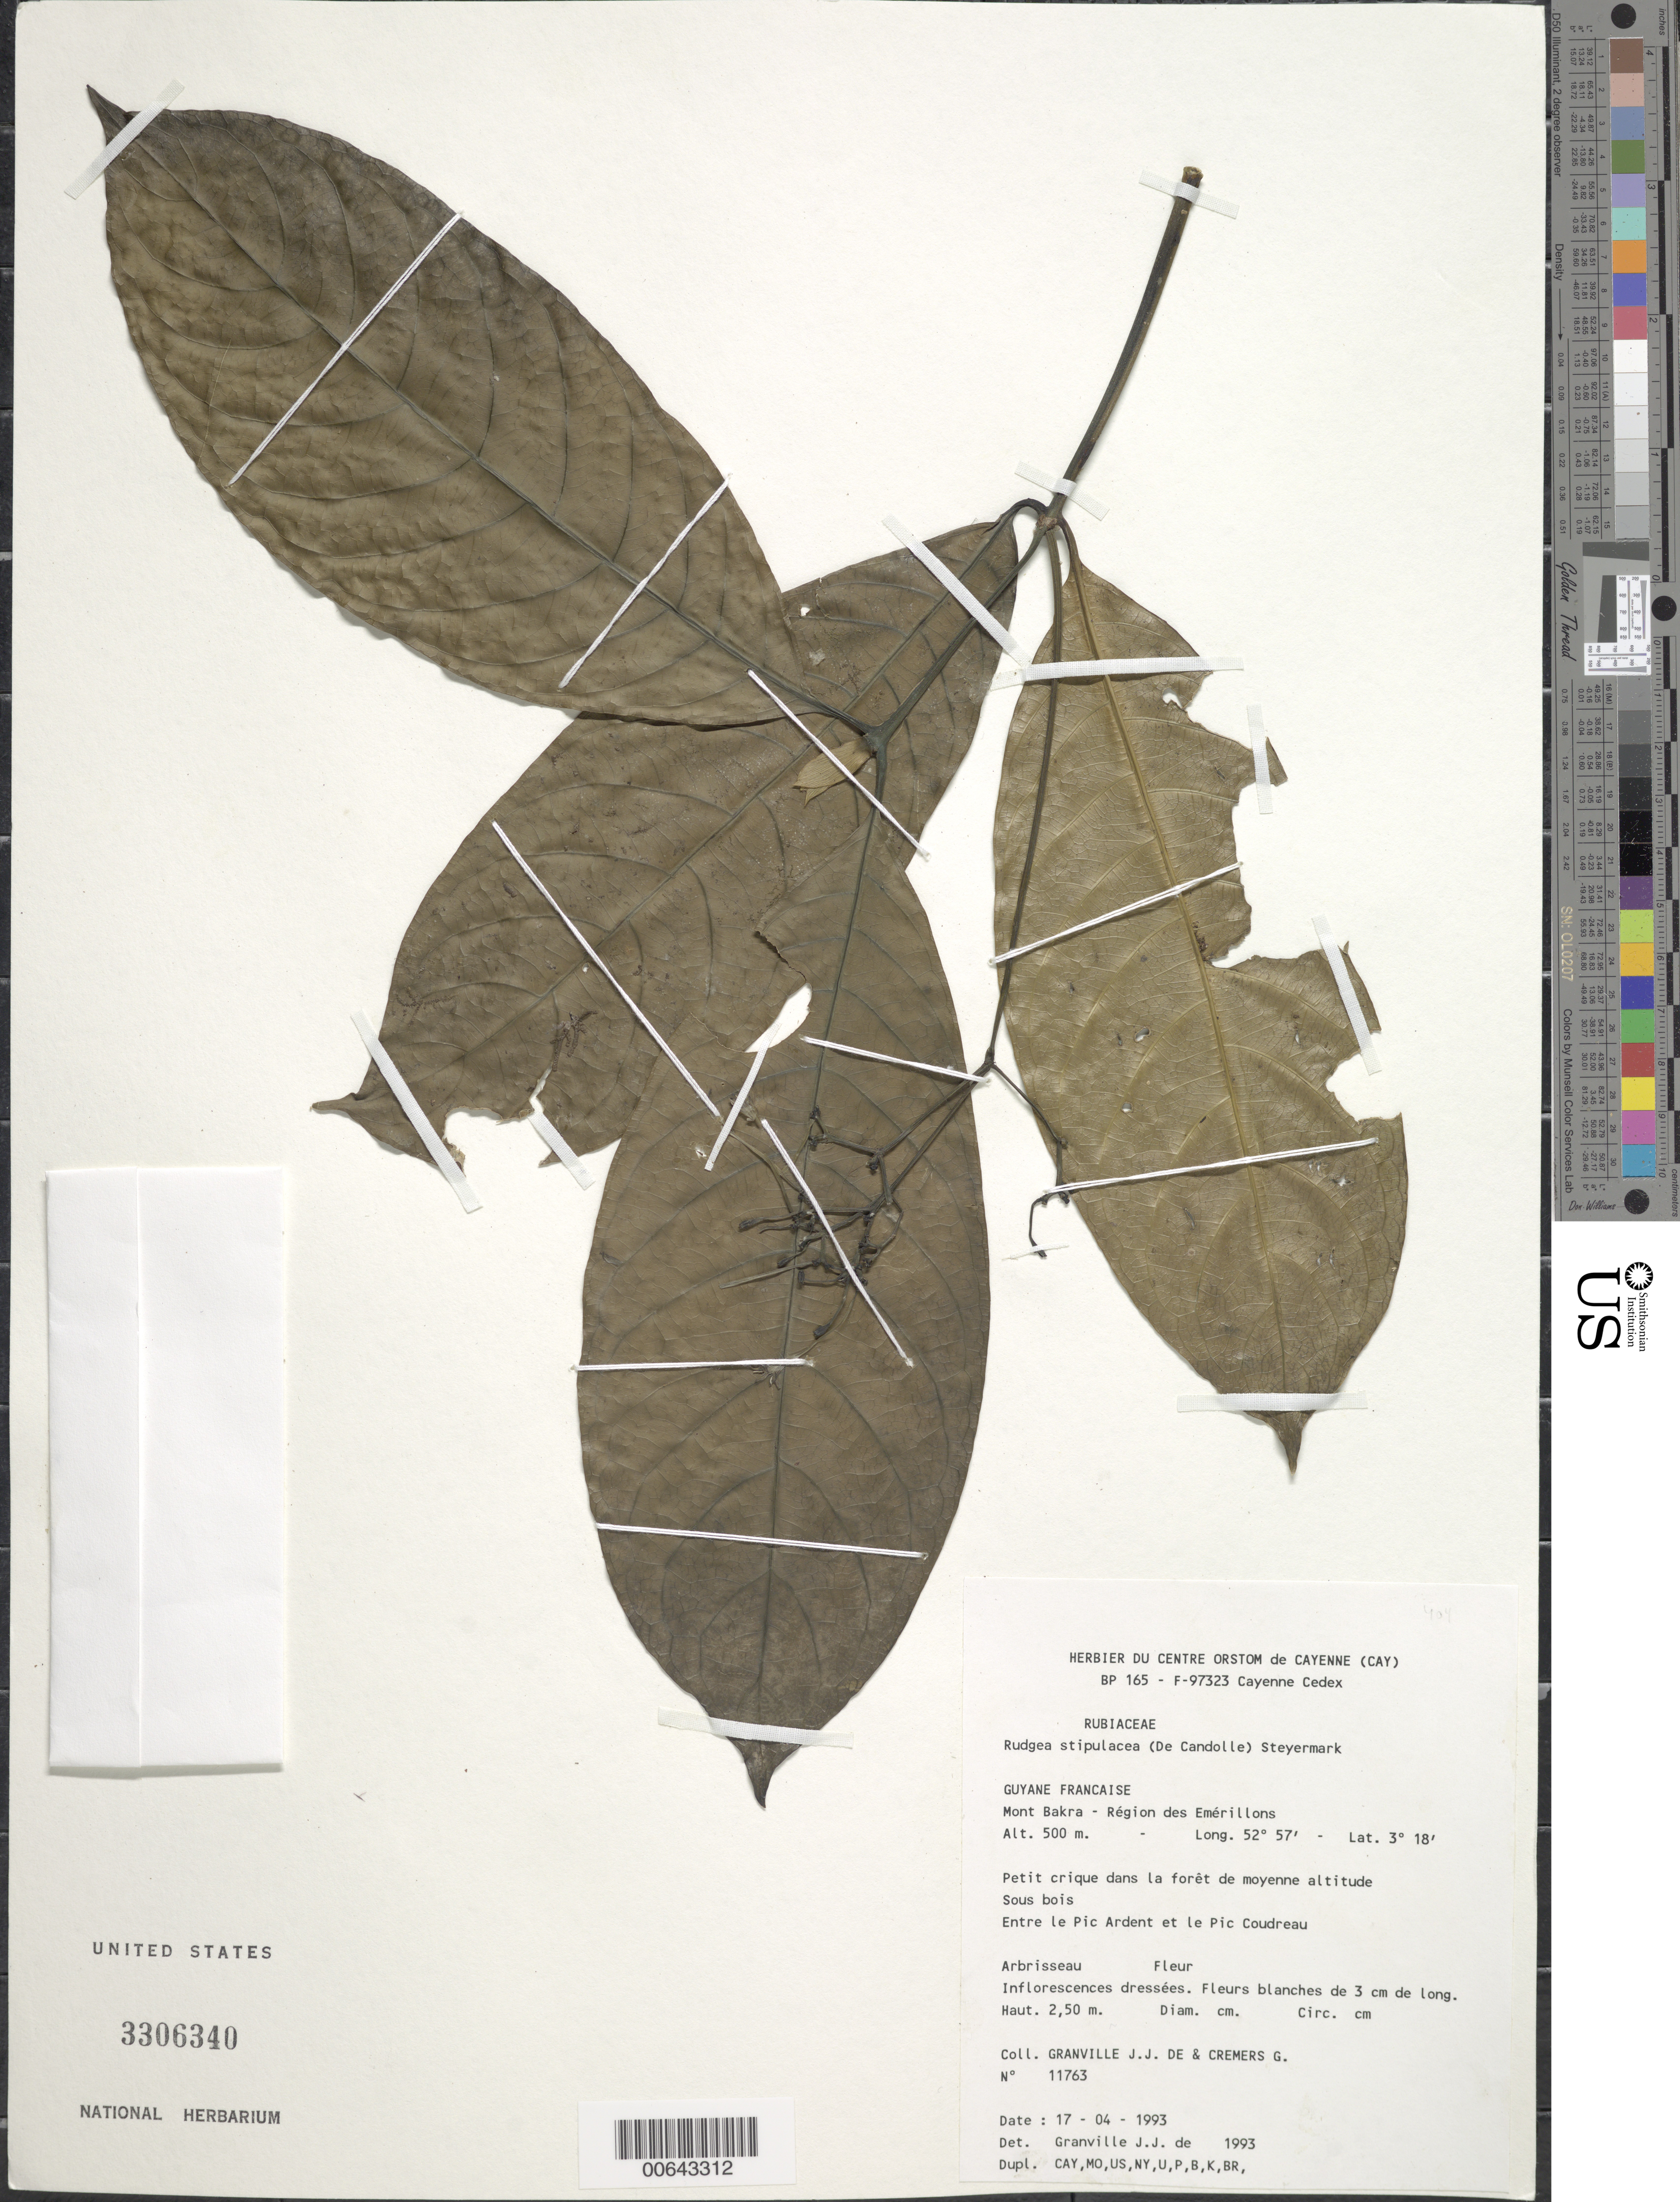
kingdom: Plantae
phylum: Tracheophyta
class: Magnoliopsida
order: Gentianales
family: Rubiaceae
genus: Rudgea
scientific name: Rudgea stipulacea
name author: (DC.) Steyerm.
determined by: Granville, J. J. de, (CAY), Institut de Recherche pour le Developpement (IRD) (FRENCH GUIANA)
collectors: J.-J. de Granville & G. Cremers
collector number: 11763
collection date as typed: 17-Apr-93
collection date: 1993-04-17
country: French Guiana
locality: Mont Bakra, région des Emérillons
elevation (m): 500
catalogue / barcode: US 3306340